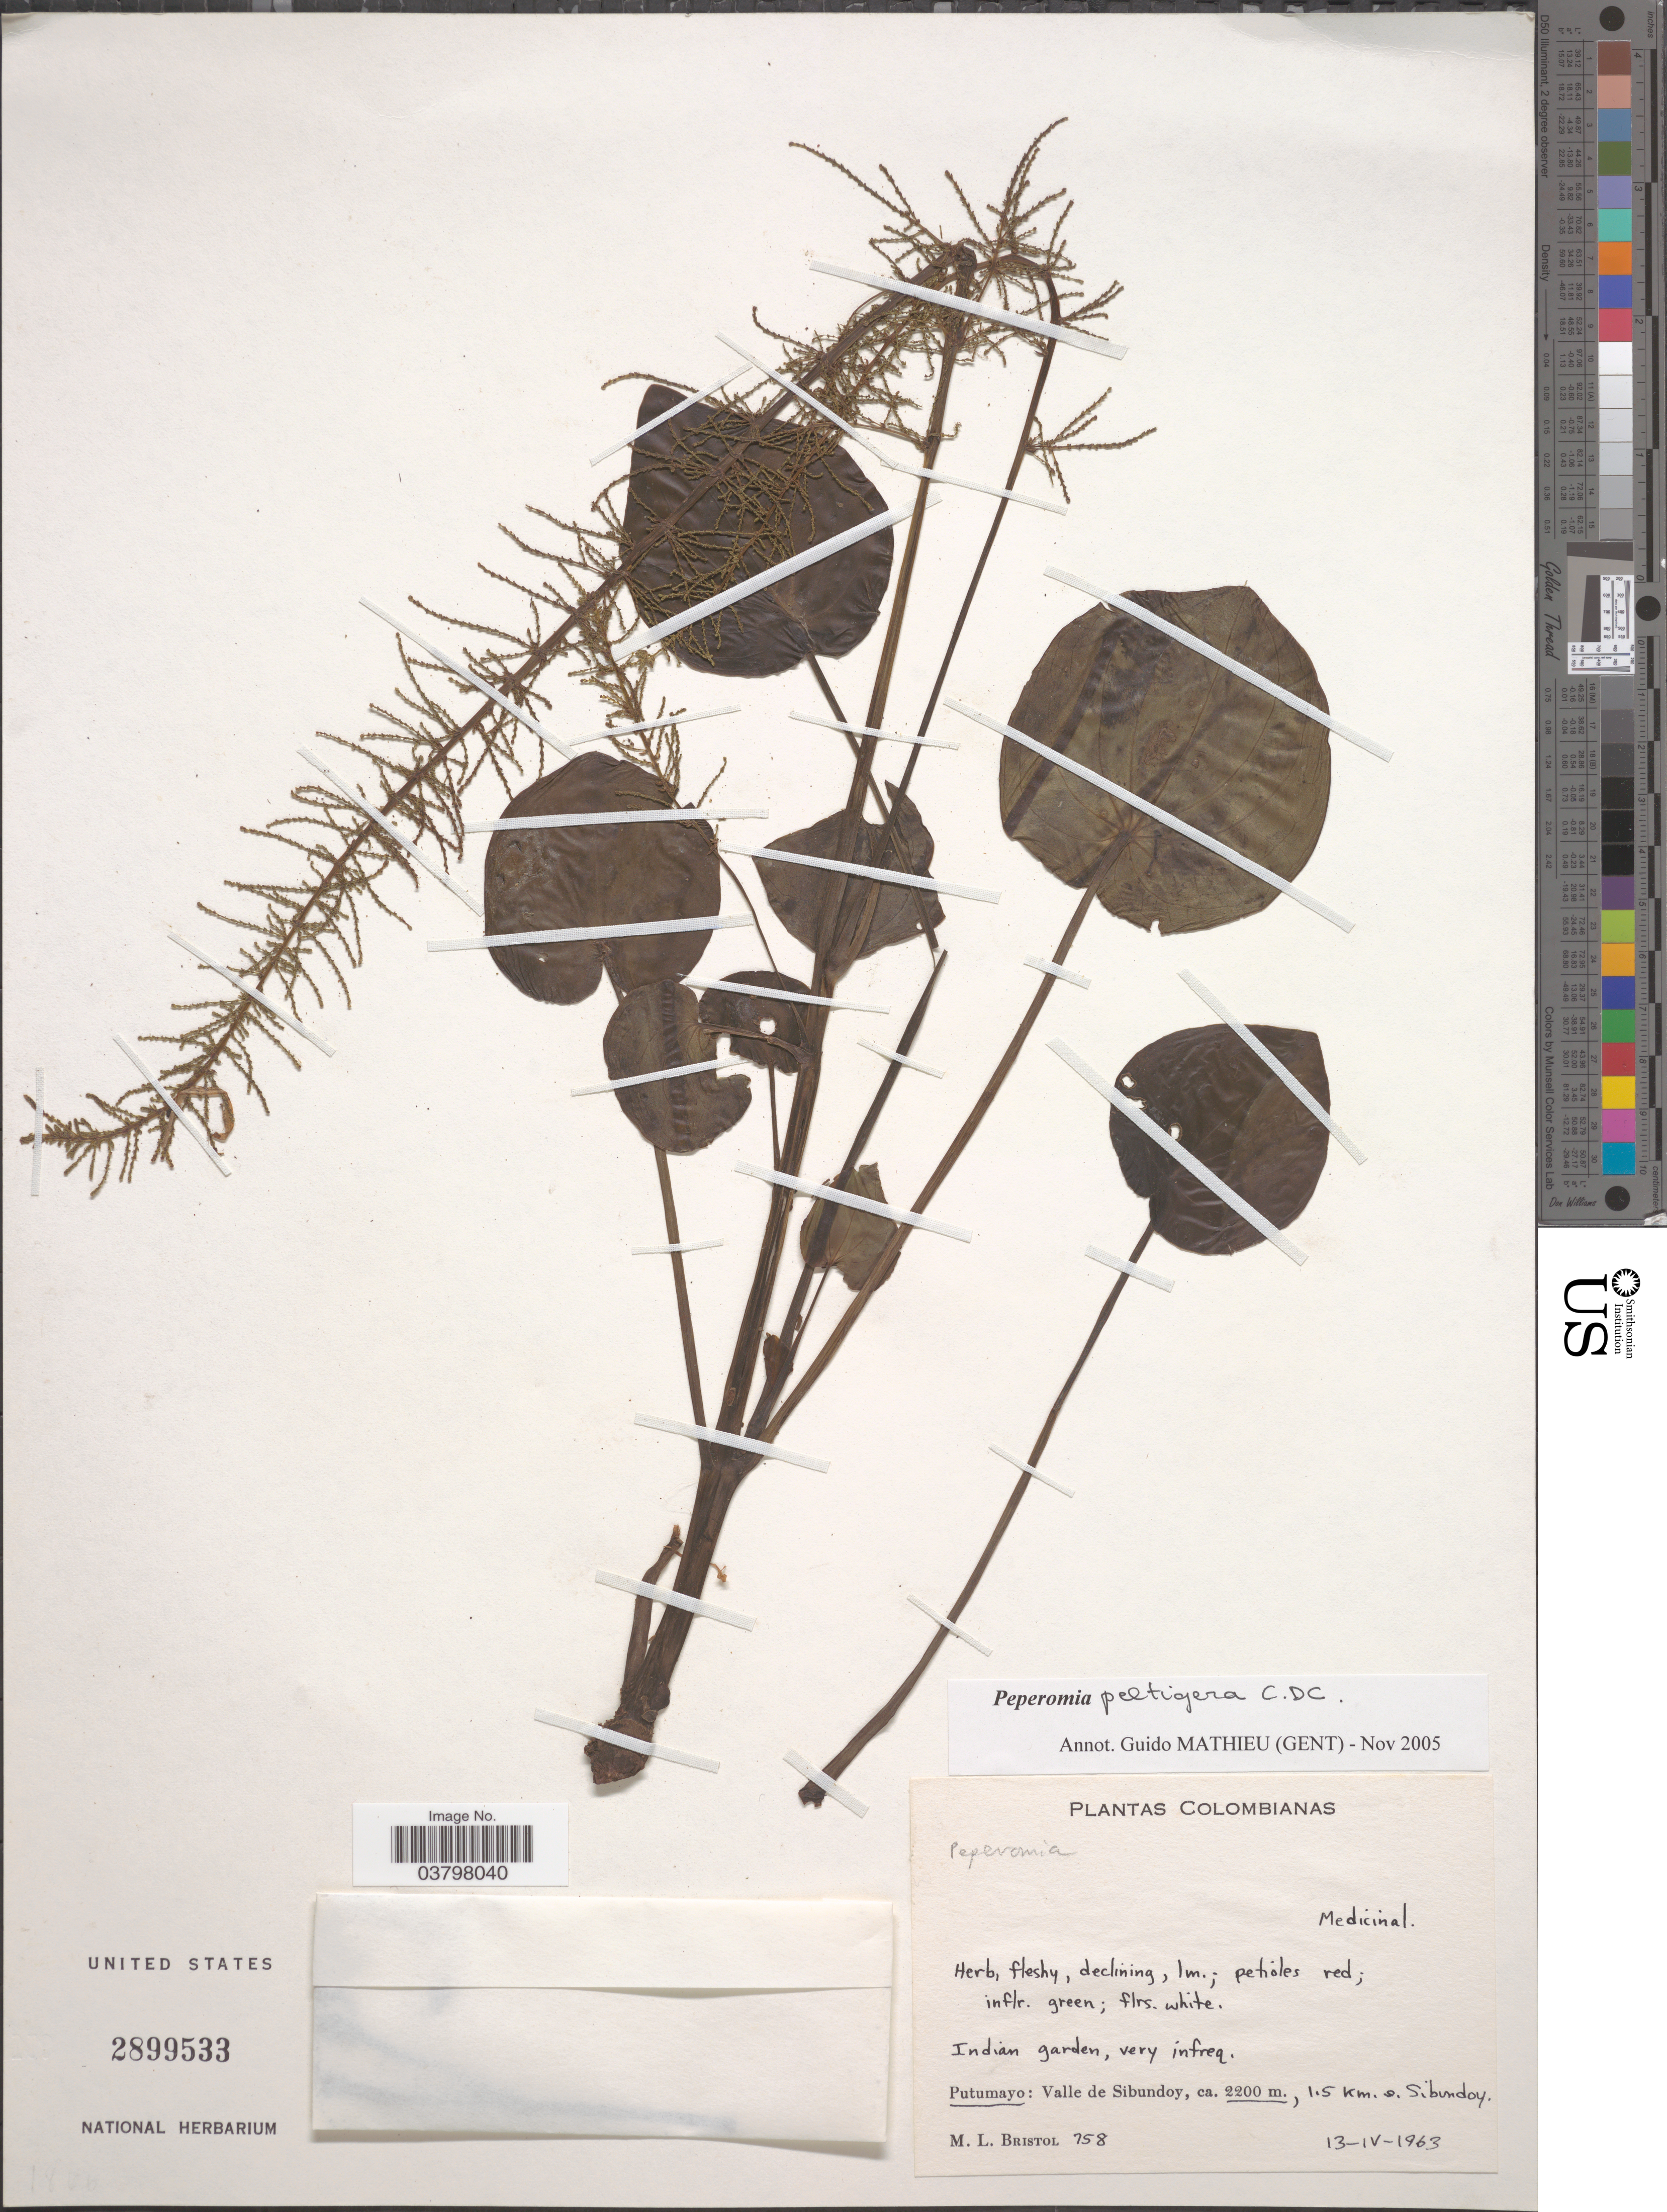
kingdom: Plantae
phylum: Tracheophyta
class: Magnoliopsida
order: Piperales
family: Piperaceae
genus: Peperomia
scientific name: Peperomia peltigera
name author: C. DC.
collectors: M. L. Bristol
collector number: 758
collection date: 1963-04-13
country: Colombia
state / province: Putumayo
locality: Valle de Sibundoy, 1.5 km. e. Sibundoy.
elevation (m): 2200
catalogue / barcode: US 2899533